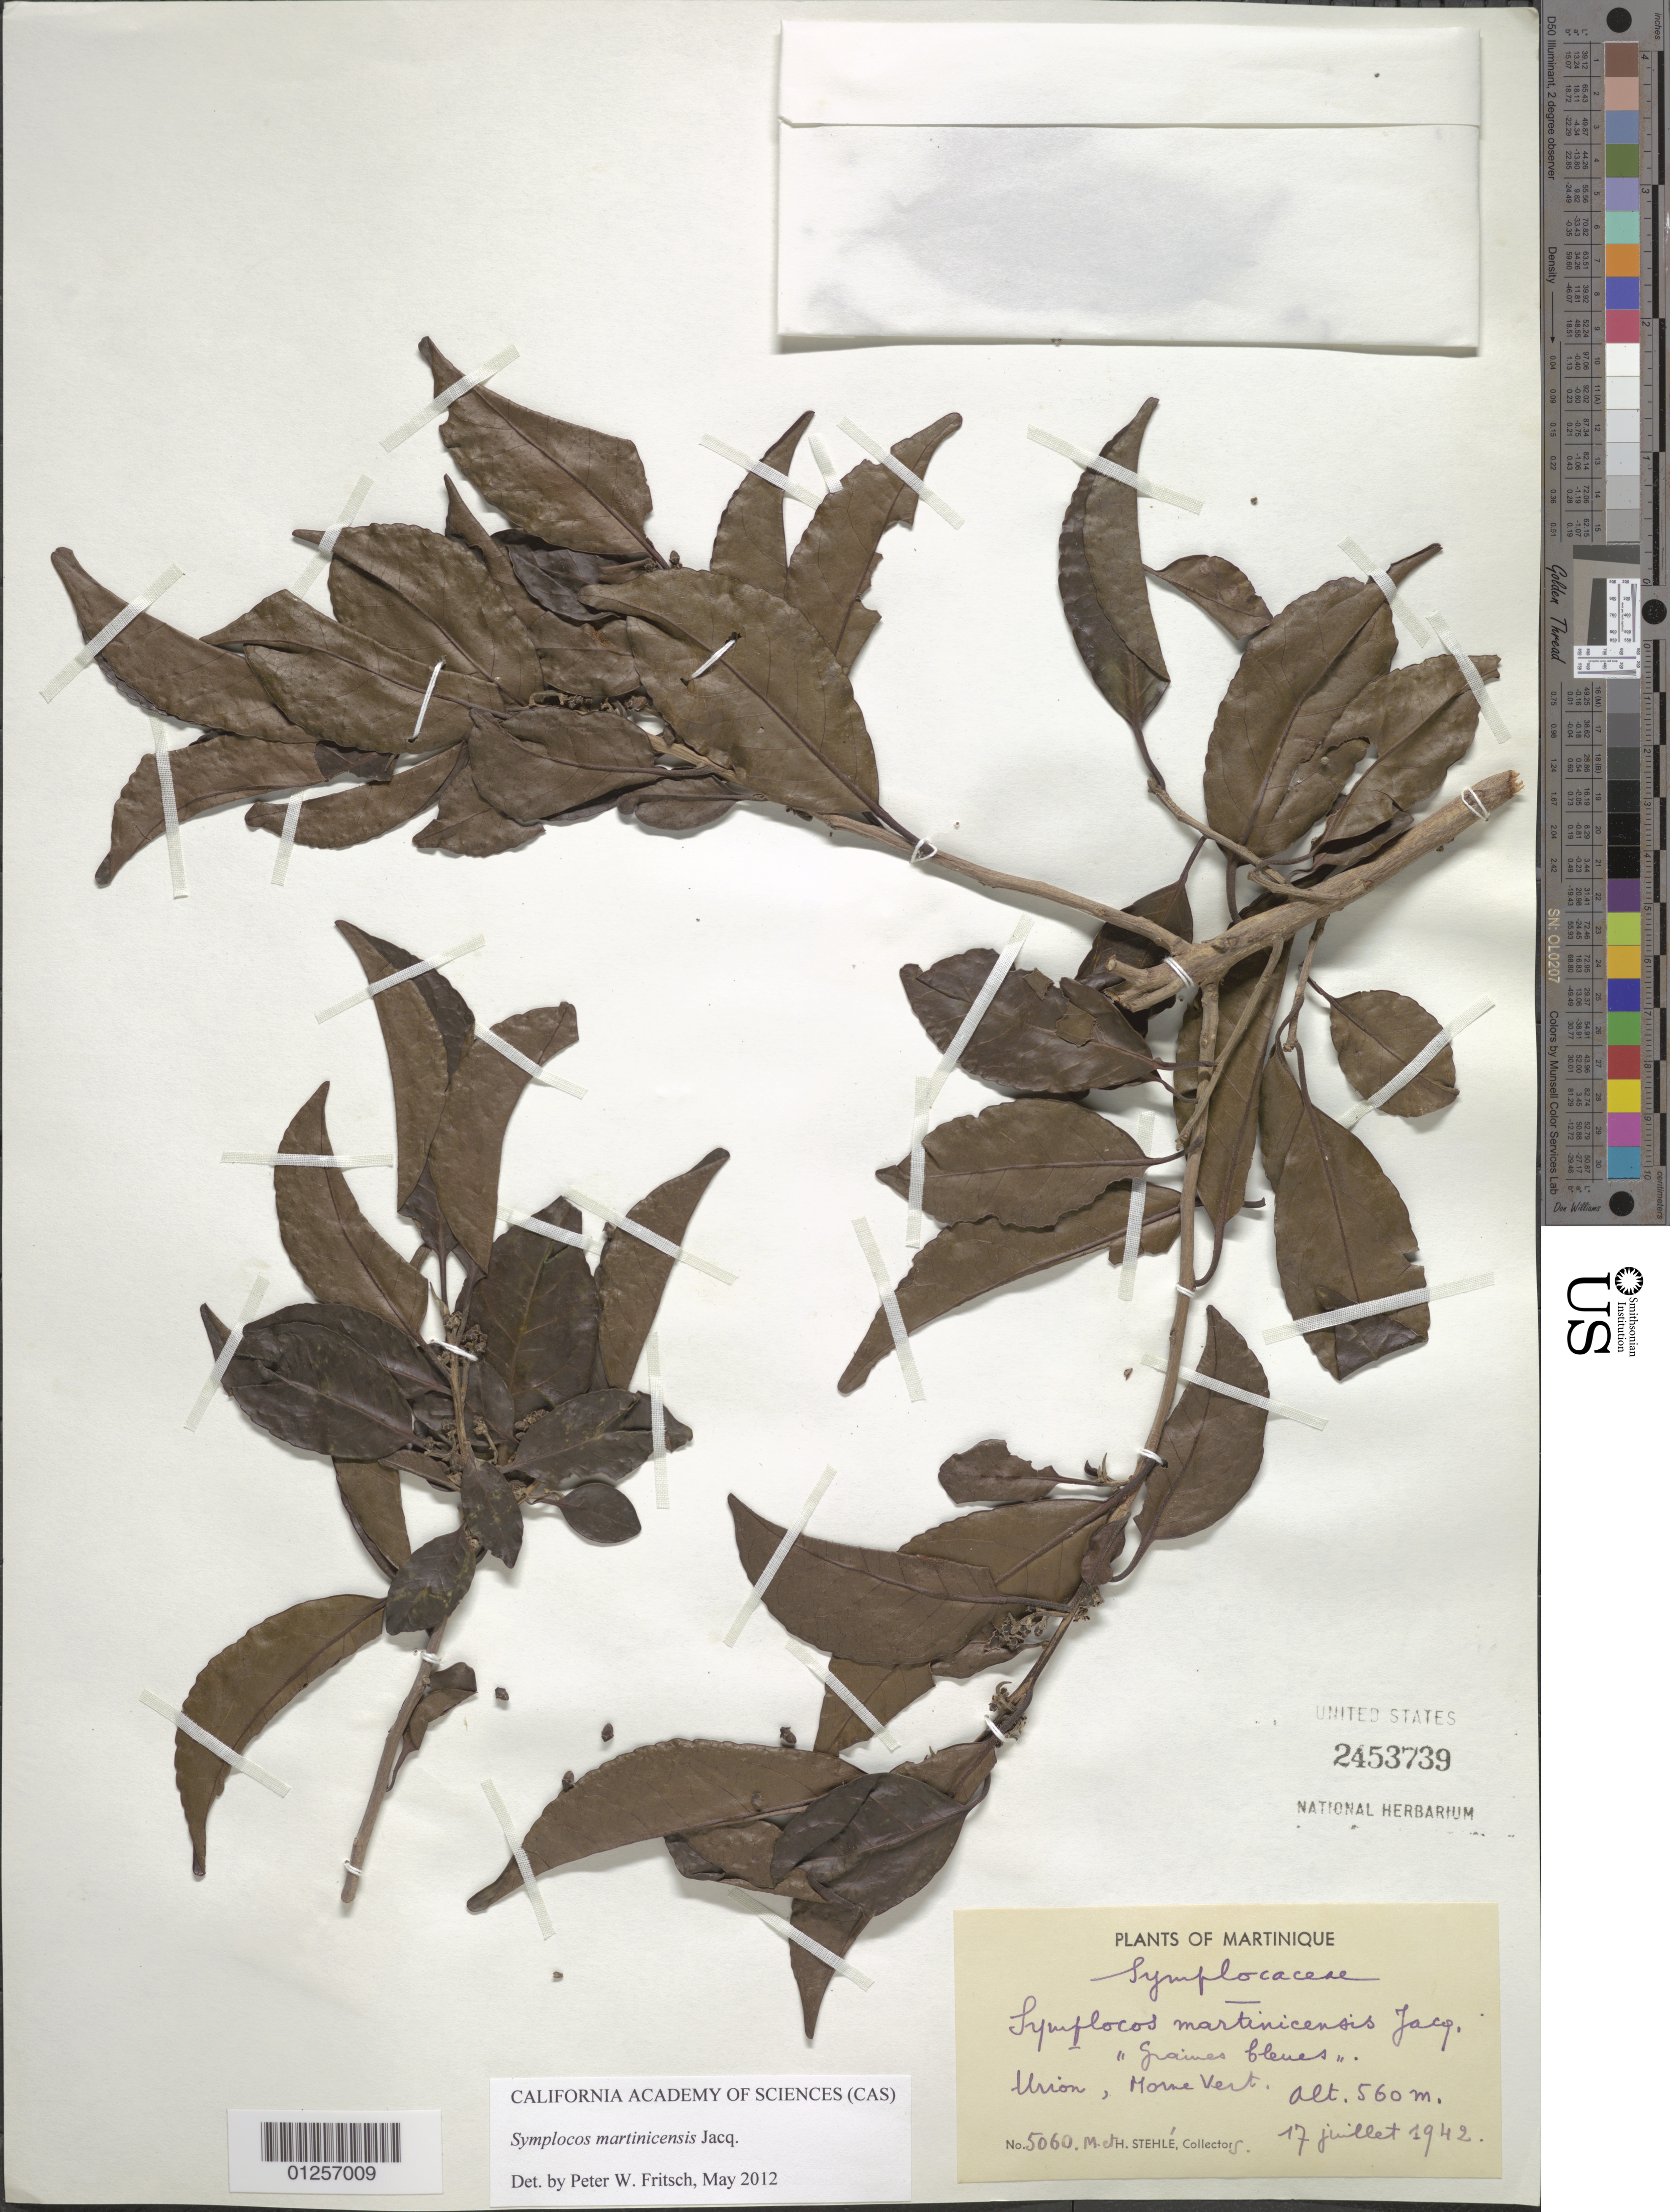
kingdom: Plantae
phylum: Tracheophyta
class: Magnoliopsida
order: Ericales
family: Symplocaceae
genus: Symplocos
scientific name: Symplocos martinicensis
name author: Jacq.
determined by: Fritsch, Peter W.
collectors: H. Stehlé & M. Stehlé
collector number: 5060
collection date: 1942-07-17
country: Martinique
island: Martinique I.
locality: Urion, Morne Vert.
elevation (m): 560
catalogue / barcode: US 2453739